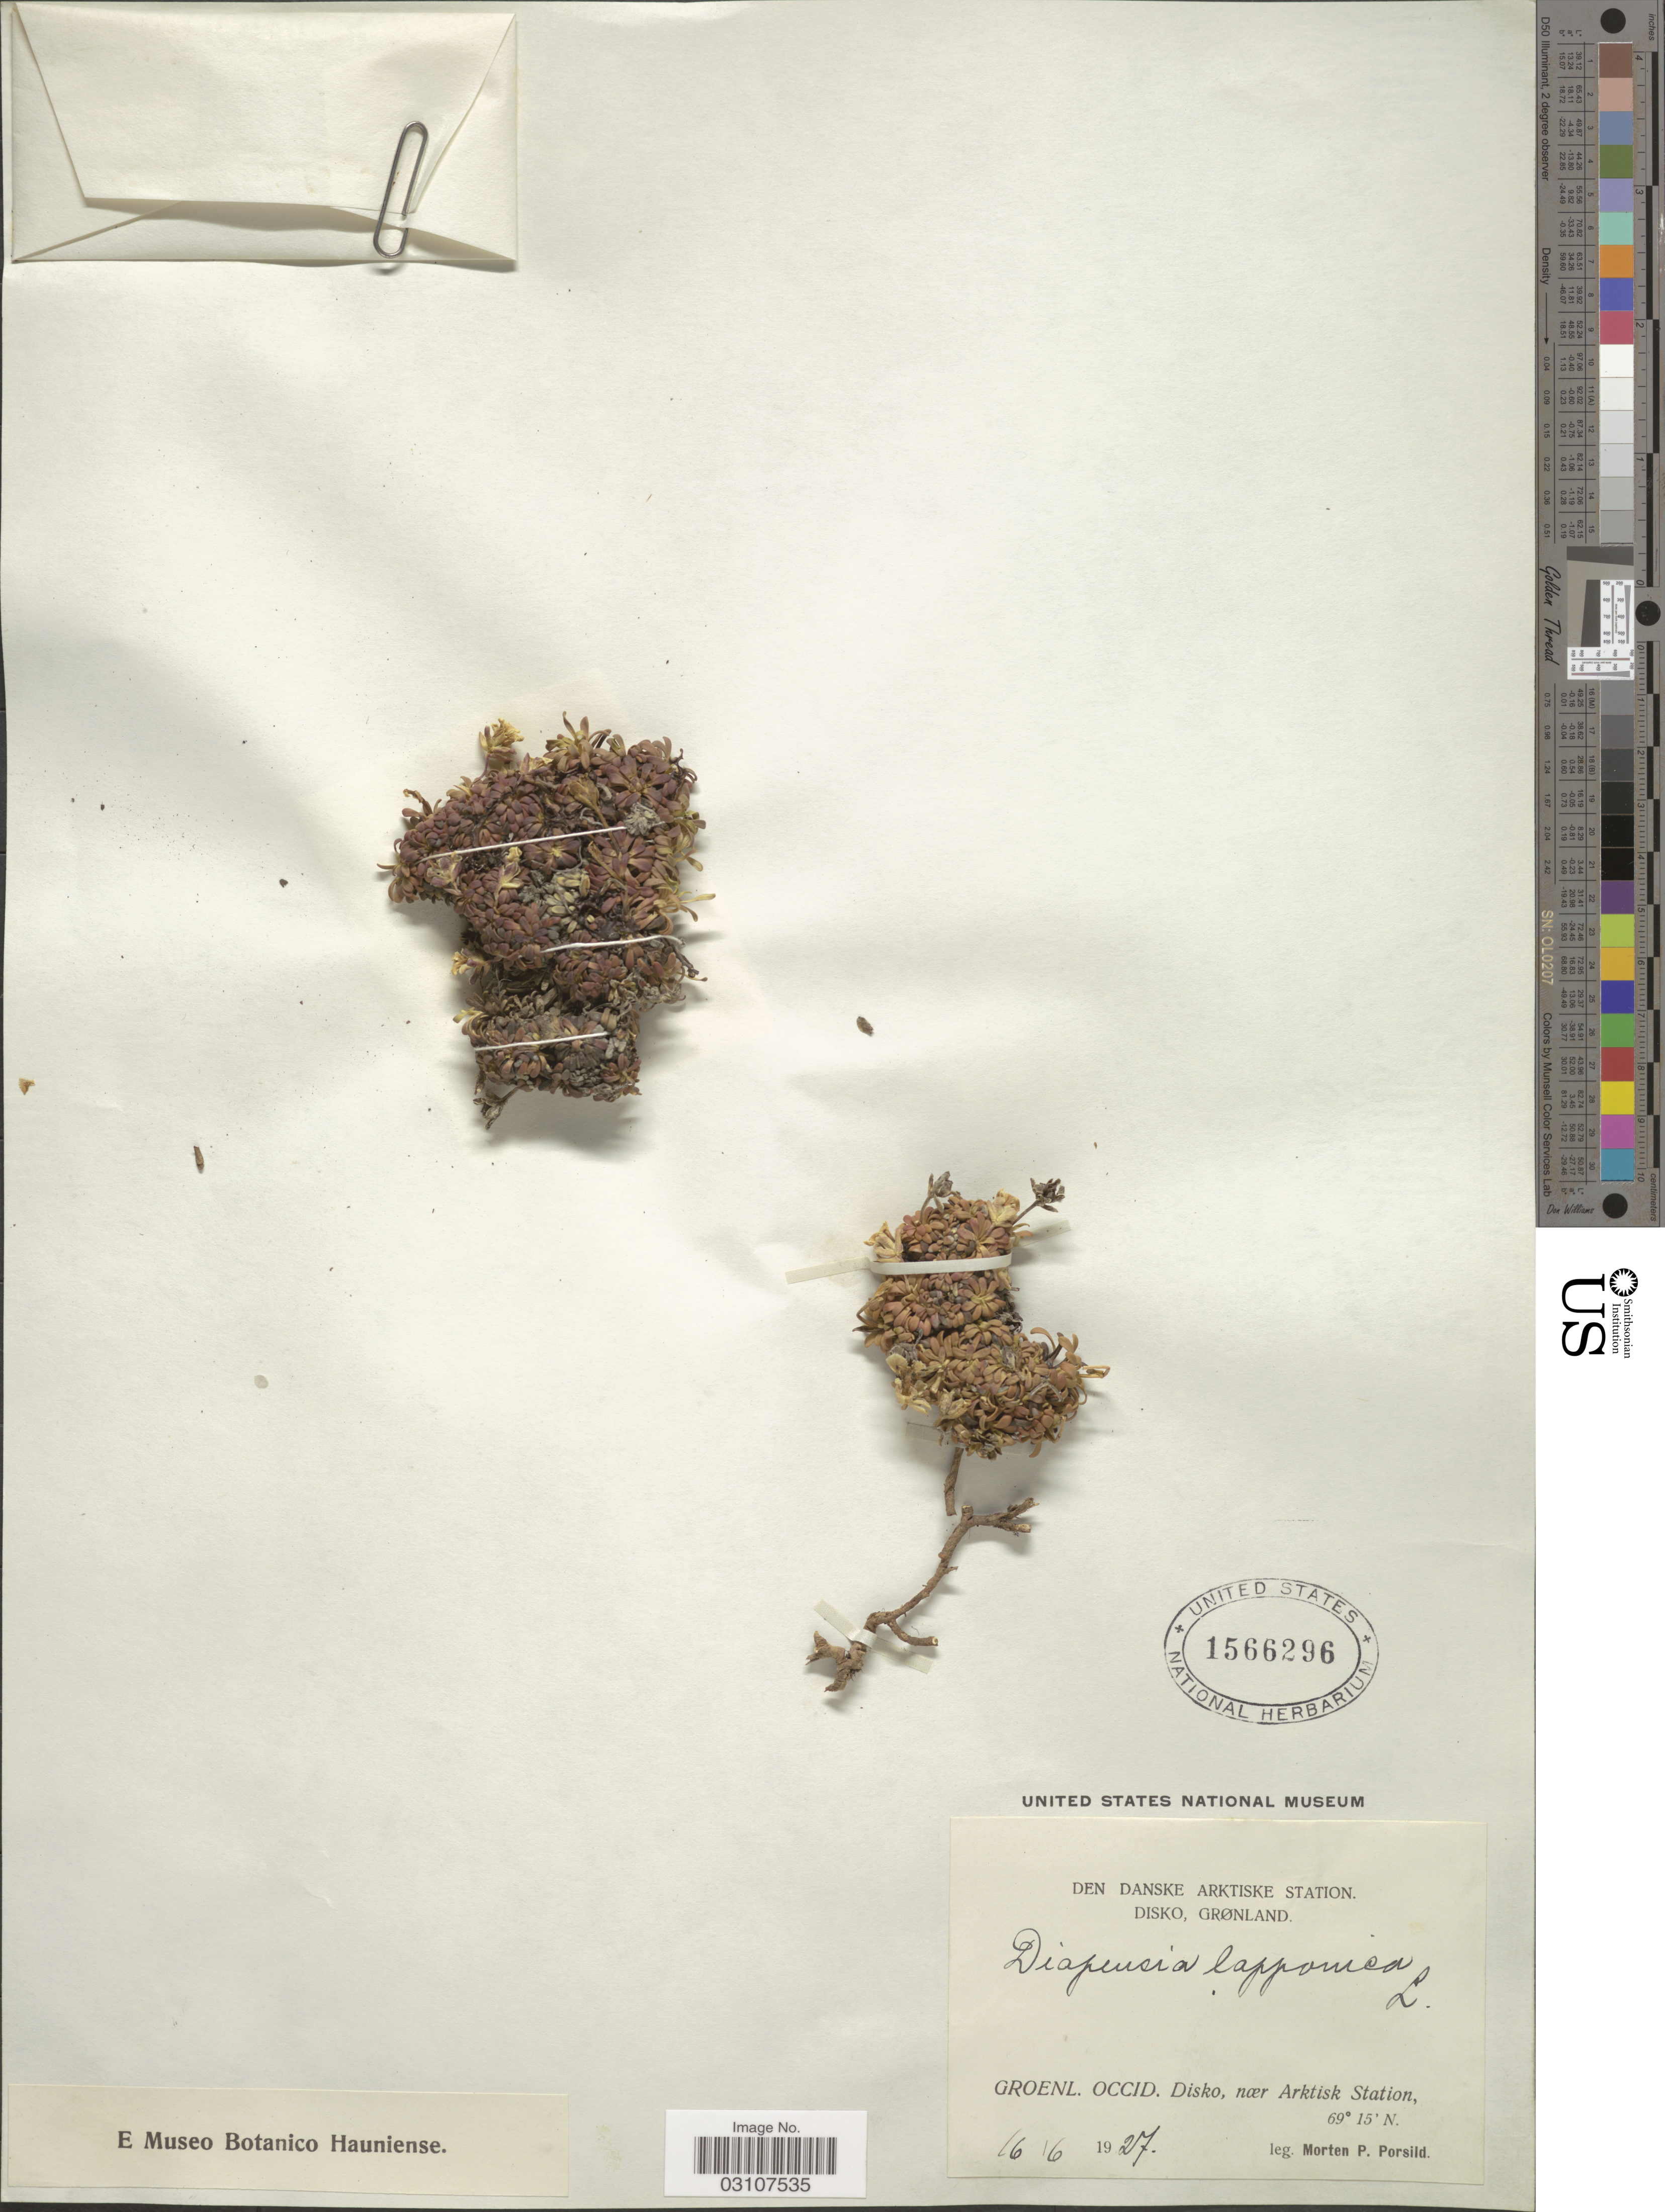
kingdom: Plantae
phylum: Tracheophyta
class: Magnoliopsida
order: Ericales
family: Diapensiaceae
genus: Diapensia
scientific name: Diapensia lapponica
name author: L.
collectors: M. P. Porsild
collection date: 1927-06-16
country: Greenland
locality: Groenl. Occid. Disko, nær Arktisk Station.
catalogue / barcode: US 1566296